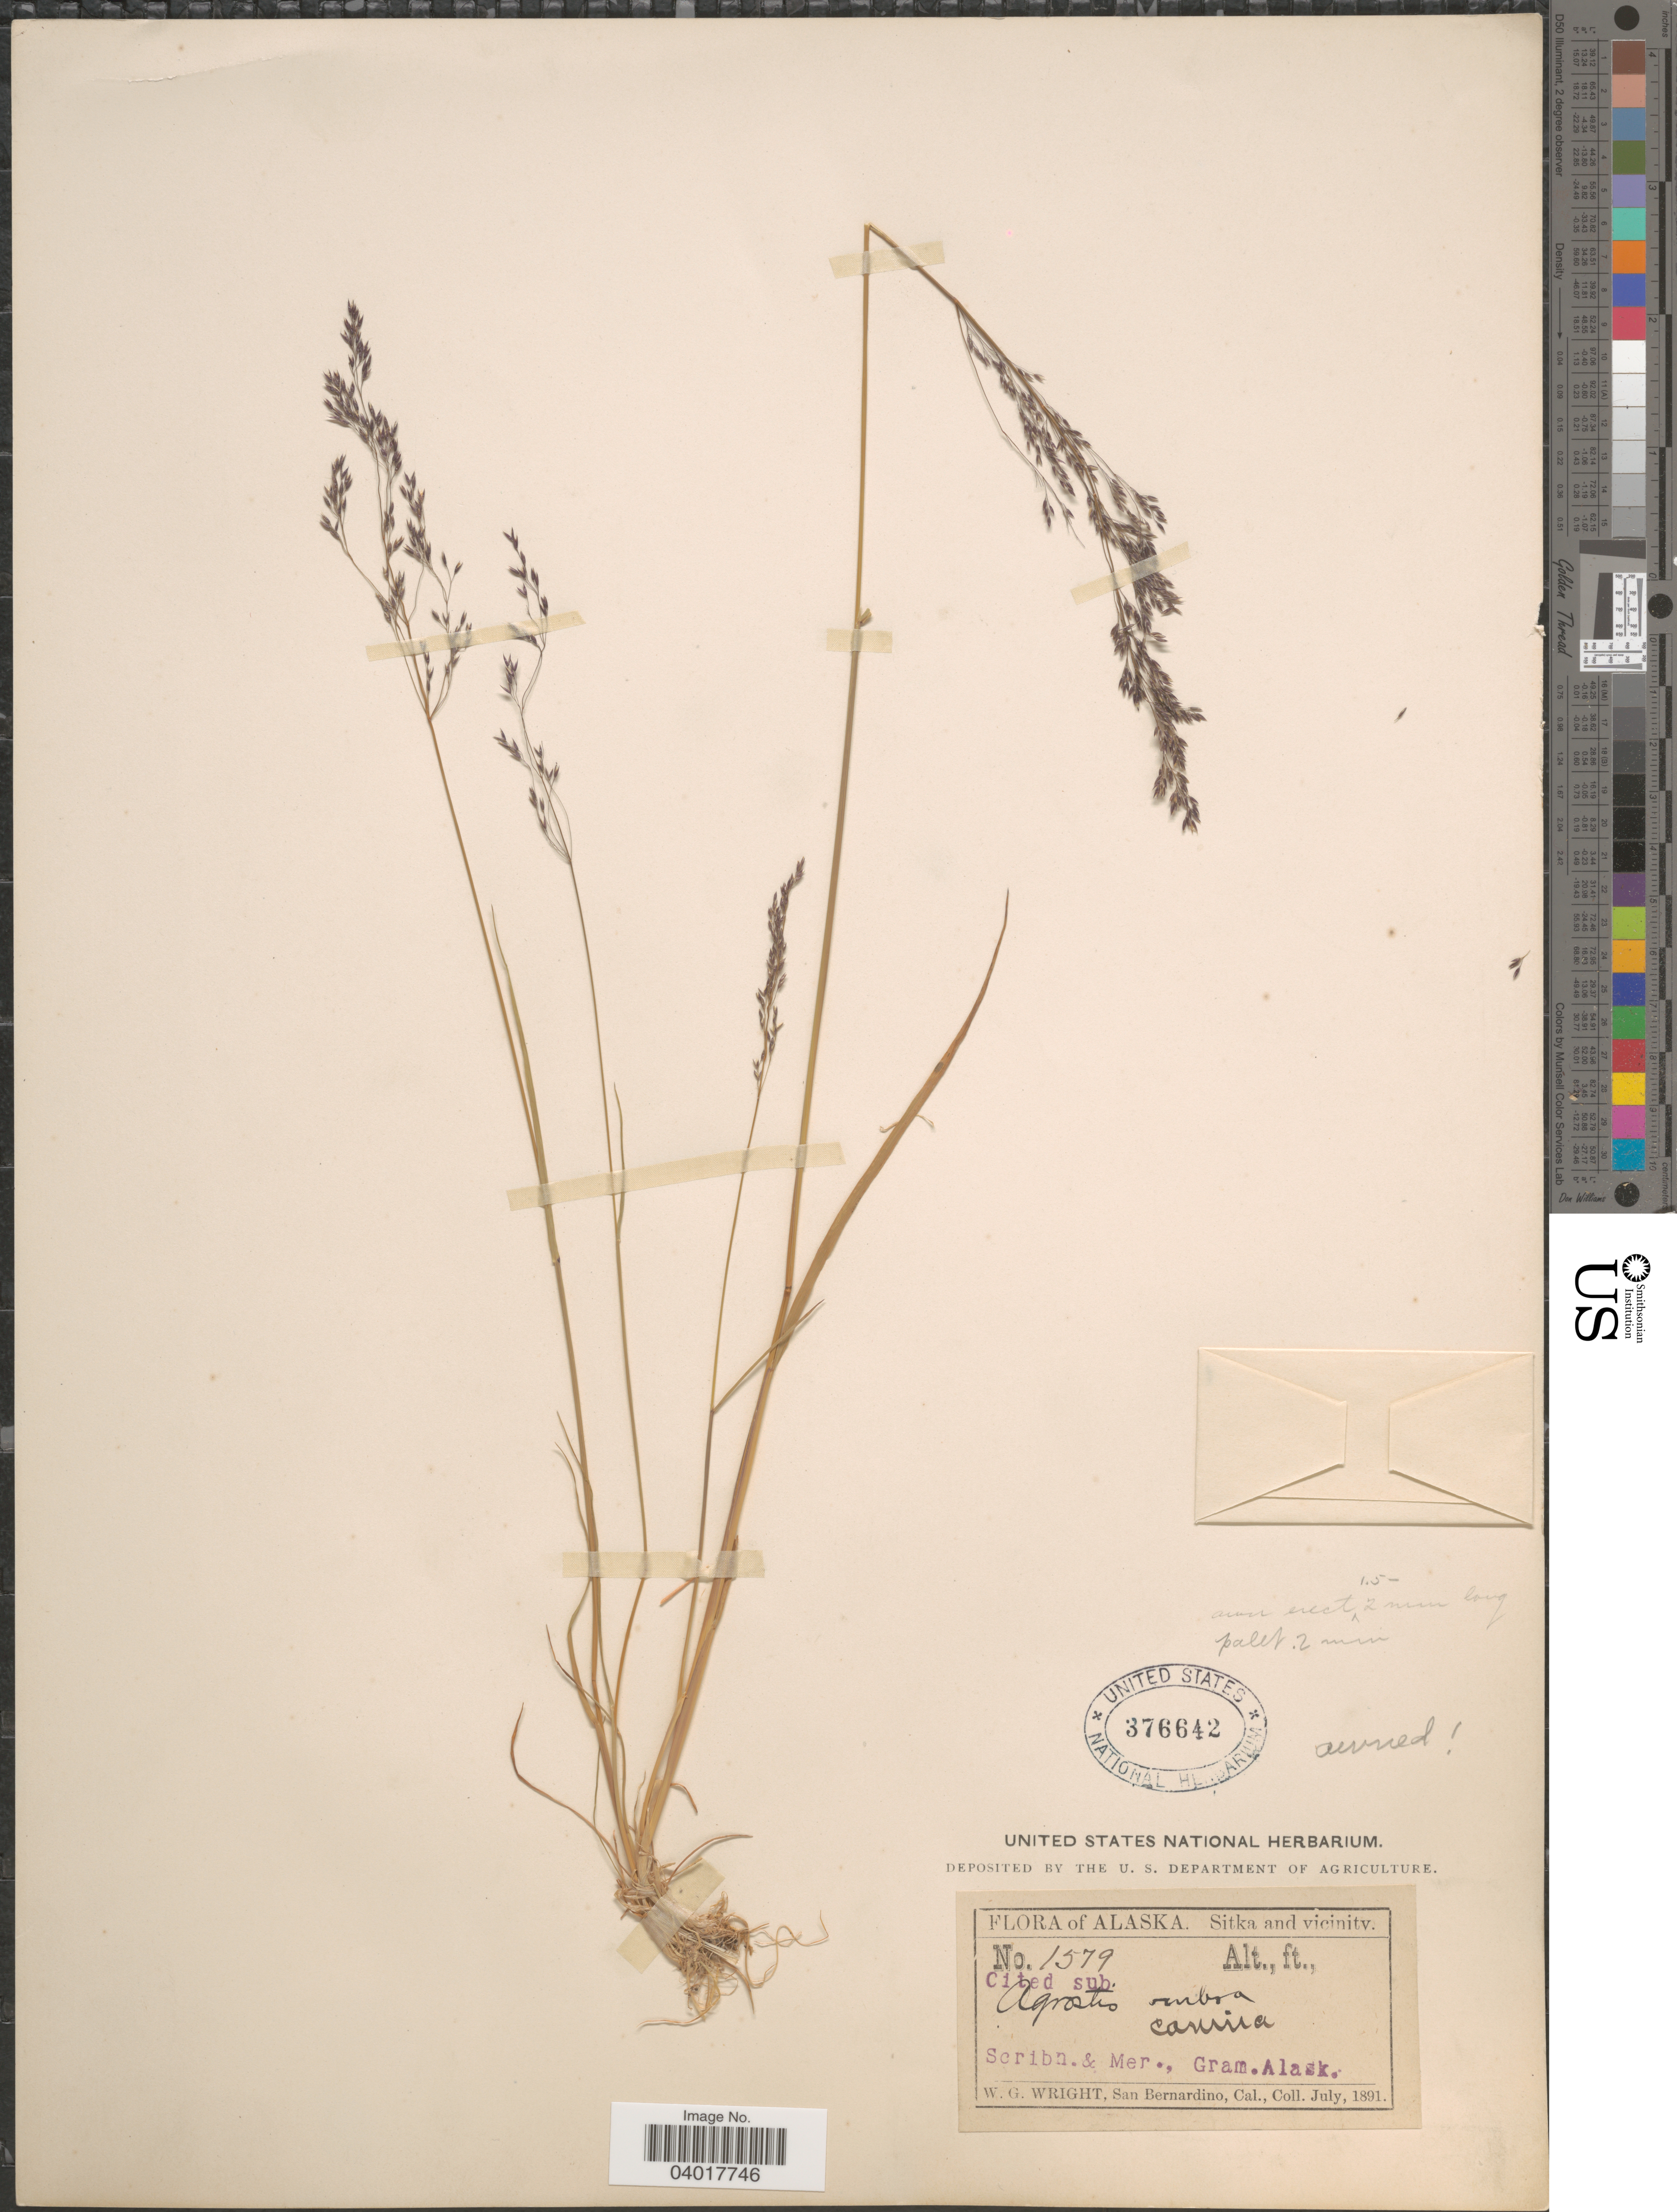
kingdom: Plantae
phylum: Tracheophyta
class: Liliopsida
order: Poales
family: Poaceae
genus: Agrostis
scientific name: Agrostis canina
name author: L.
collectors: W. G. Wright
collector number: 1579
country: United States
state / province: Alaska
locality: Sitka and vicinity.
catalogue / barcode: US 376642